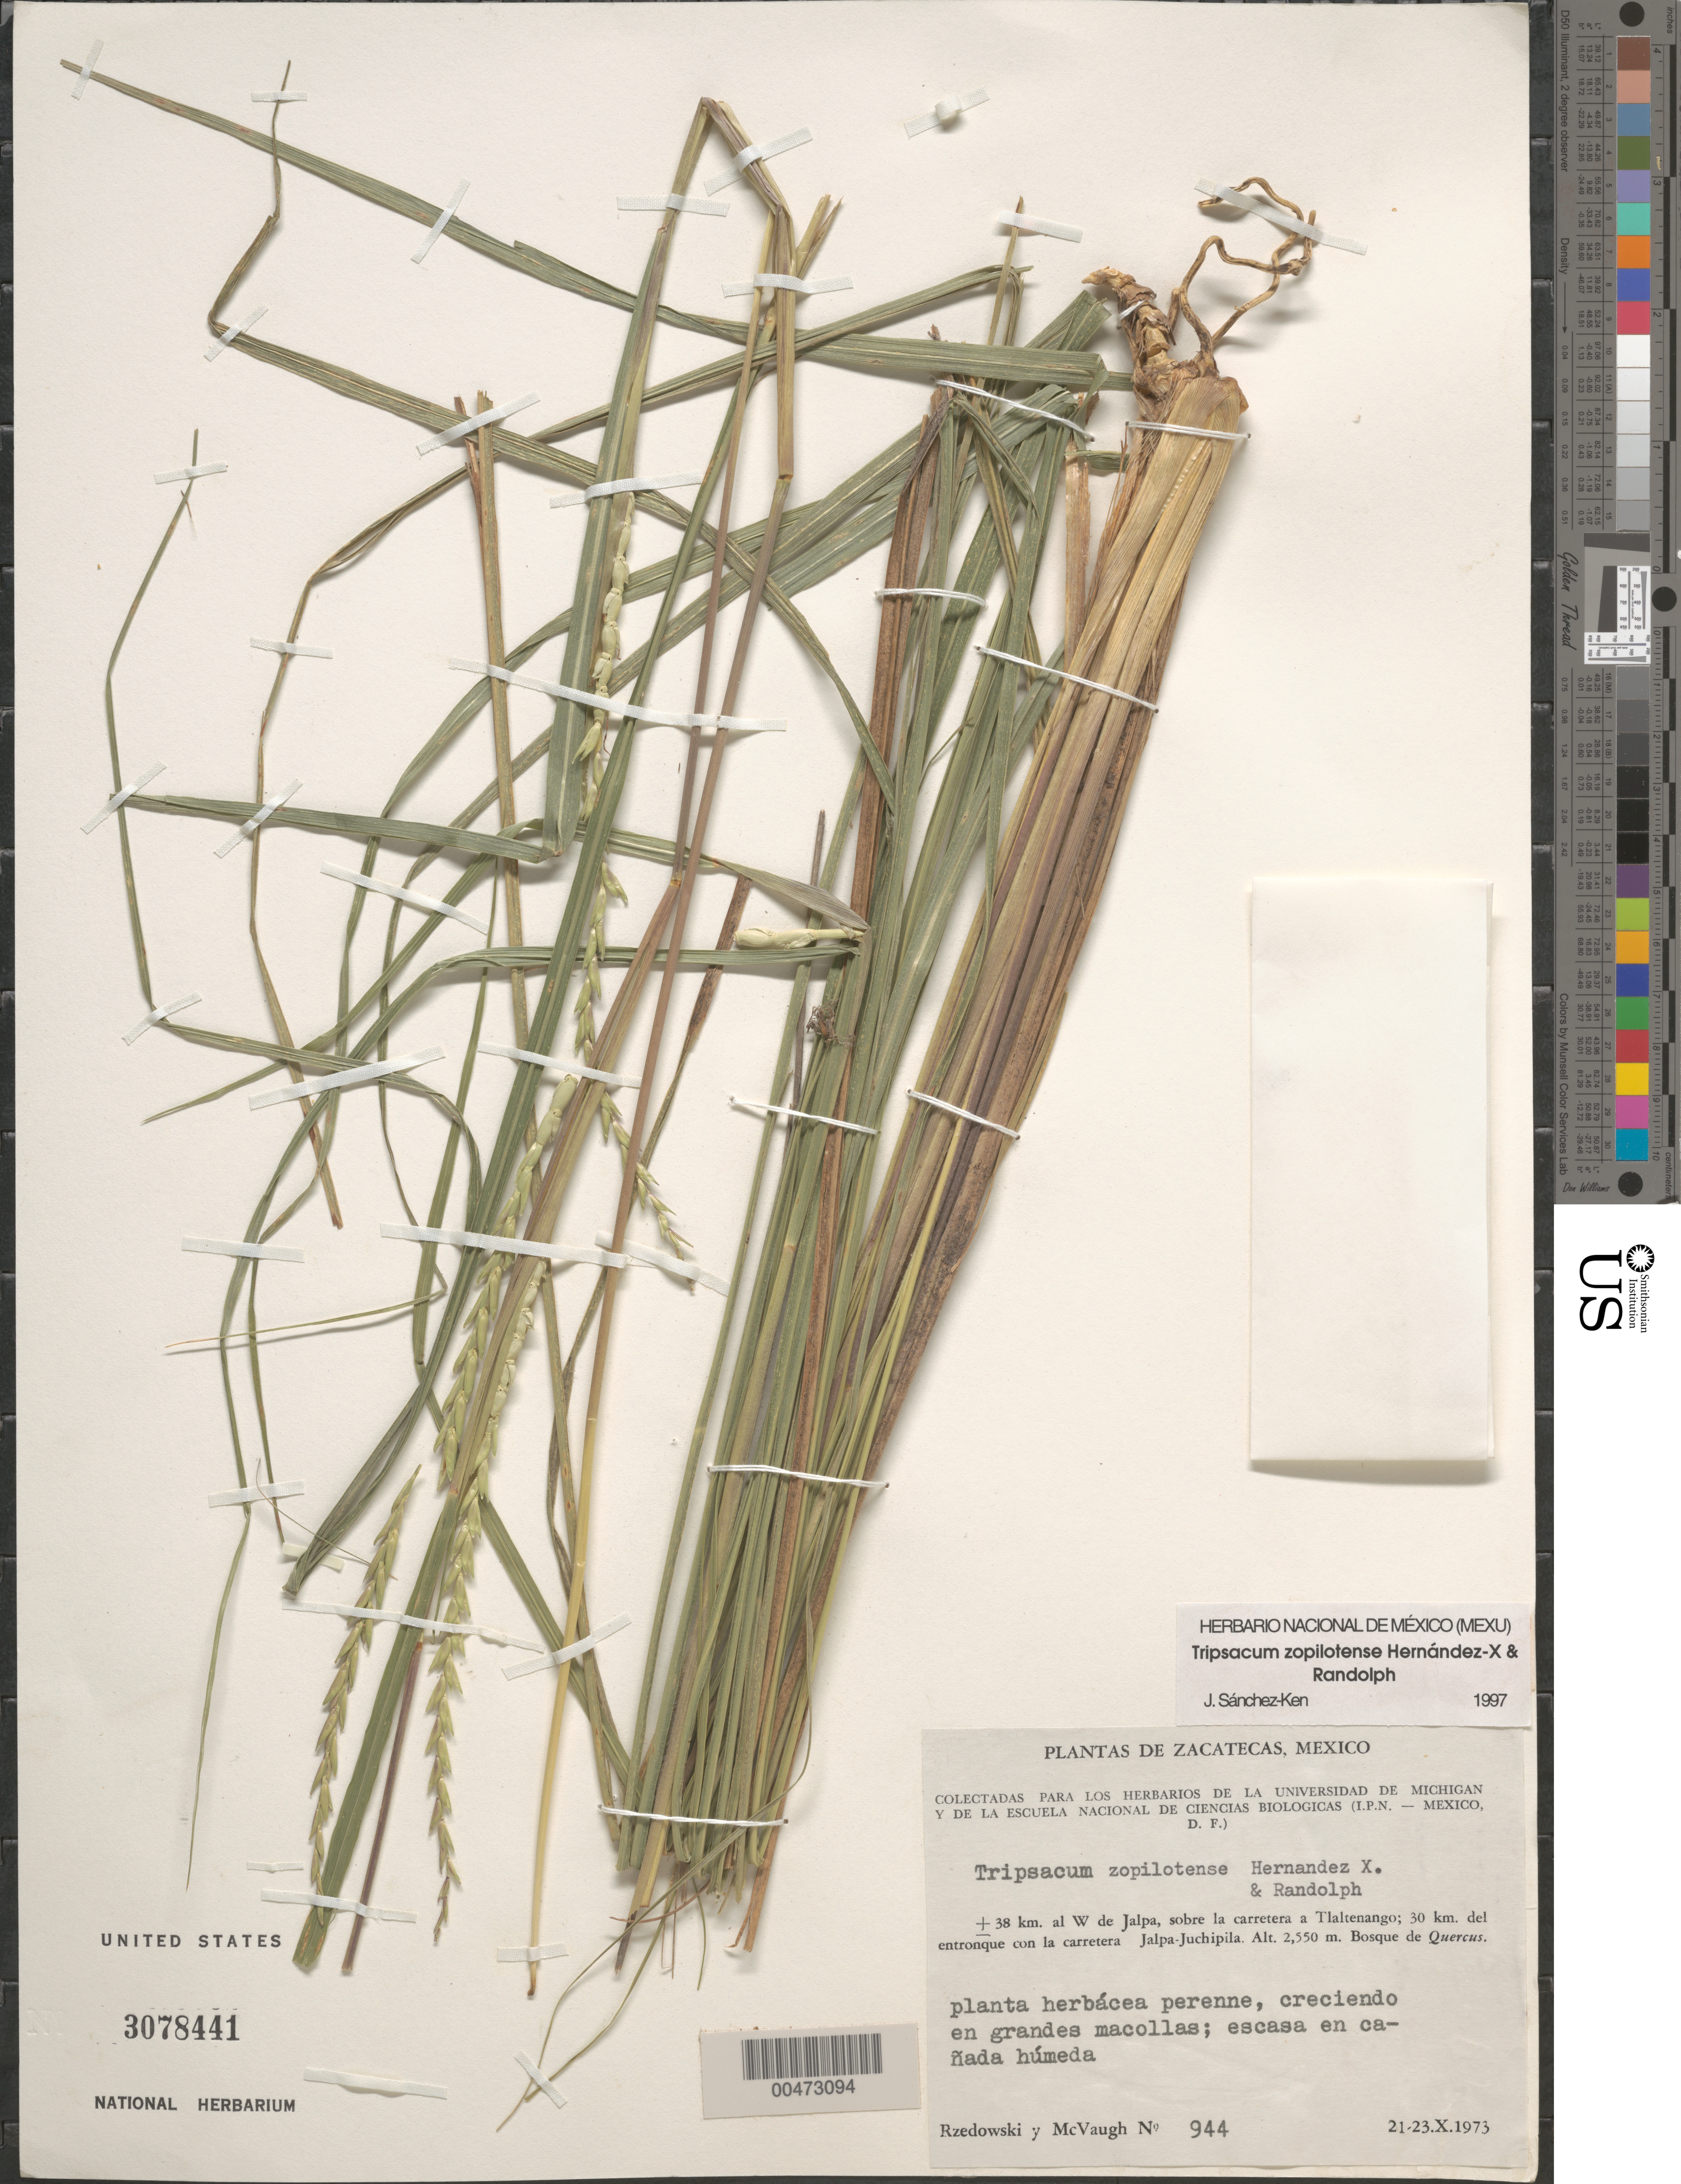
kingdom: Plantae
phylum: Tracheophyta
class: Liliopsida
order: Poales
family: Poaceae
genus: Tripsacum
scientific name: Tripsacum zapolitense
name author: Hern.-Xol. & Randolph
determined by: Sánchez-Ken, J. G.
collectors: J. Rzedowski & R. McVaugh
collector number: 944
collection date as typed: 21 Oct 1973 to 23 Oct 1973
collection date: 1973-10-21/1973-10-23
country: Mexico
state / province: Zacatecas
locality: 38 km W de Jalpa, along the hwy to Tlaltenango, 30 km from jct with Jalpa-Juchipila Hwy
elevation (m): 2550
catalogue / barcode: US 3078441